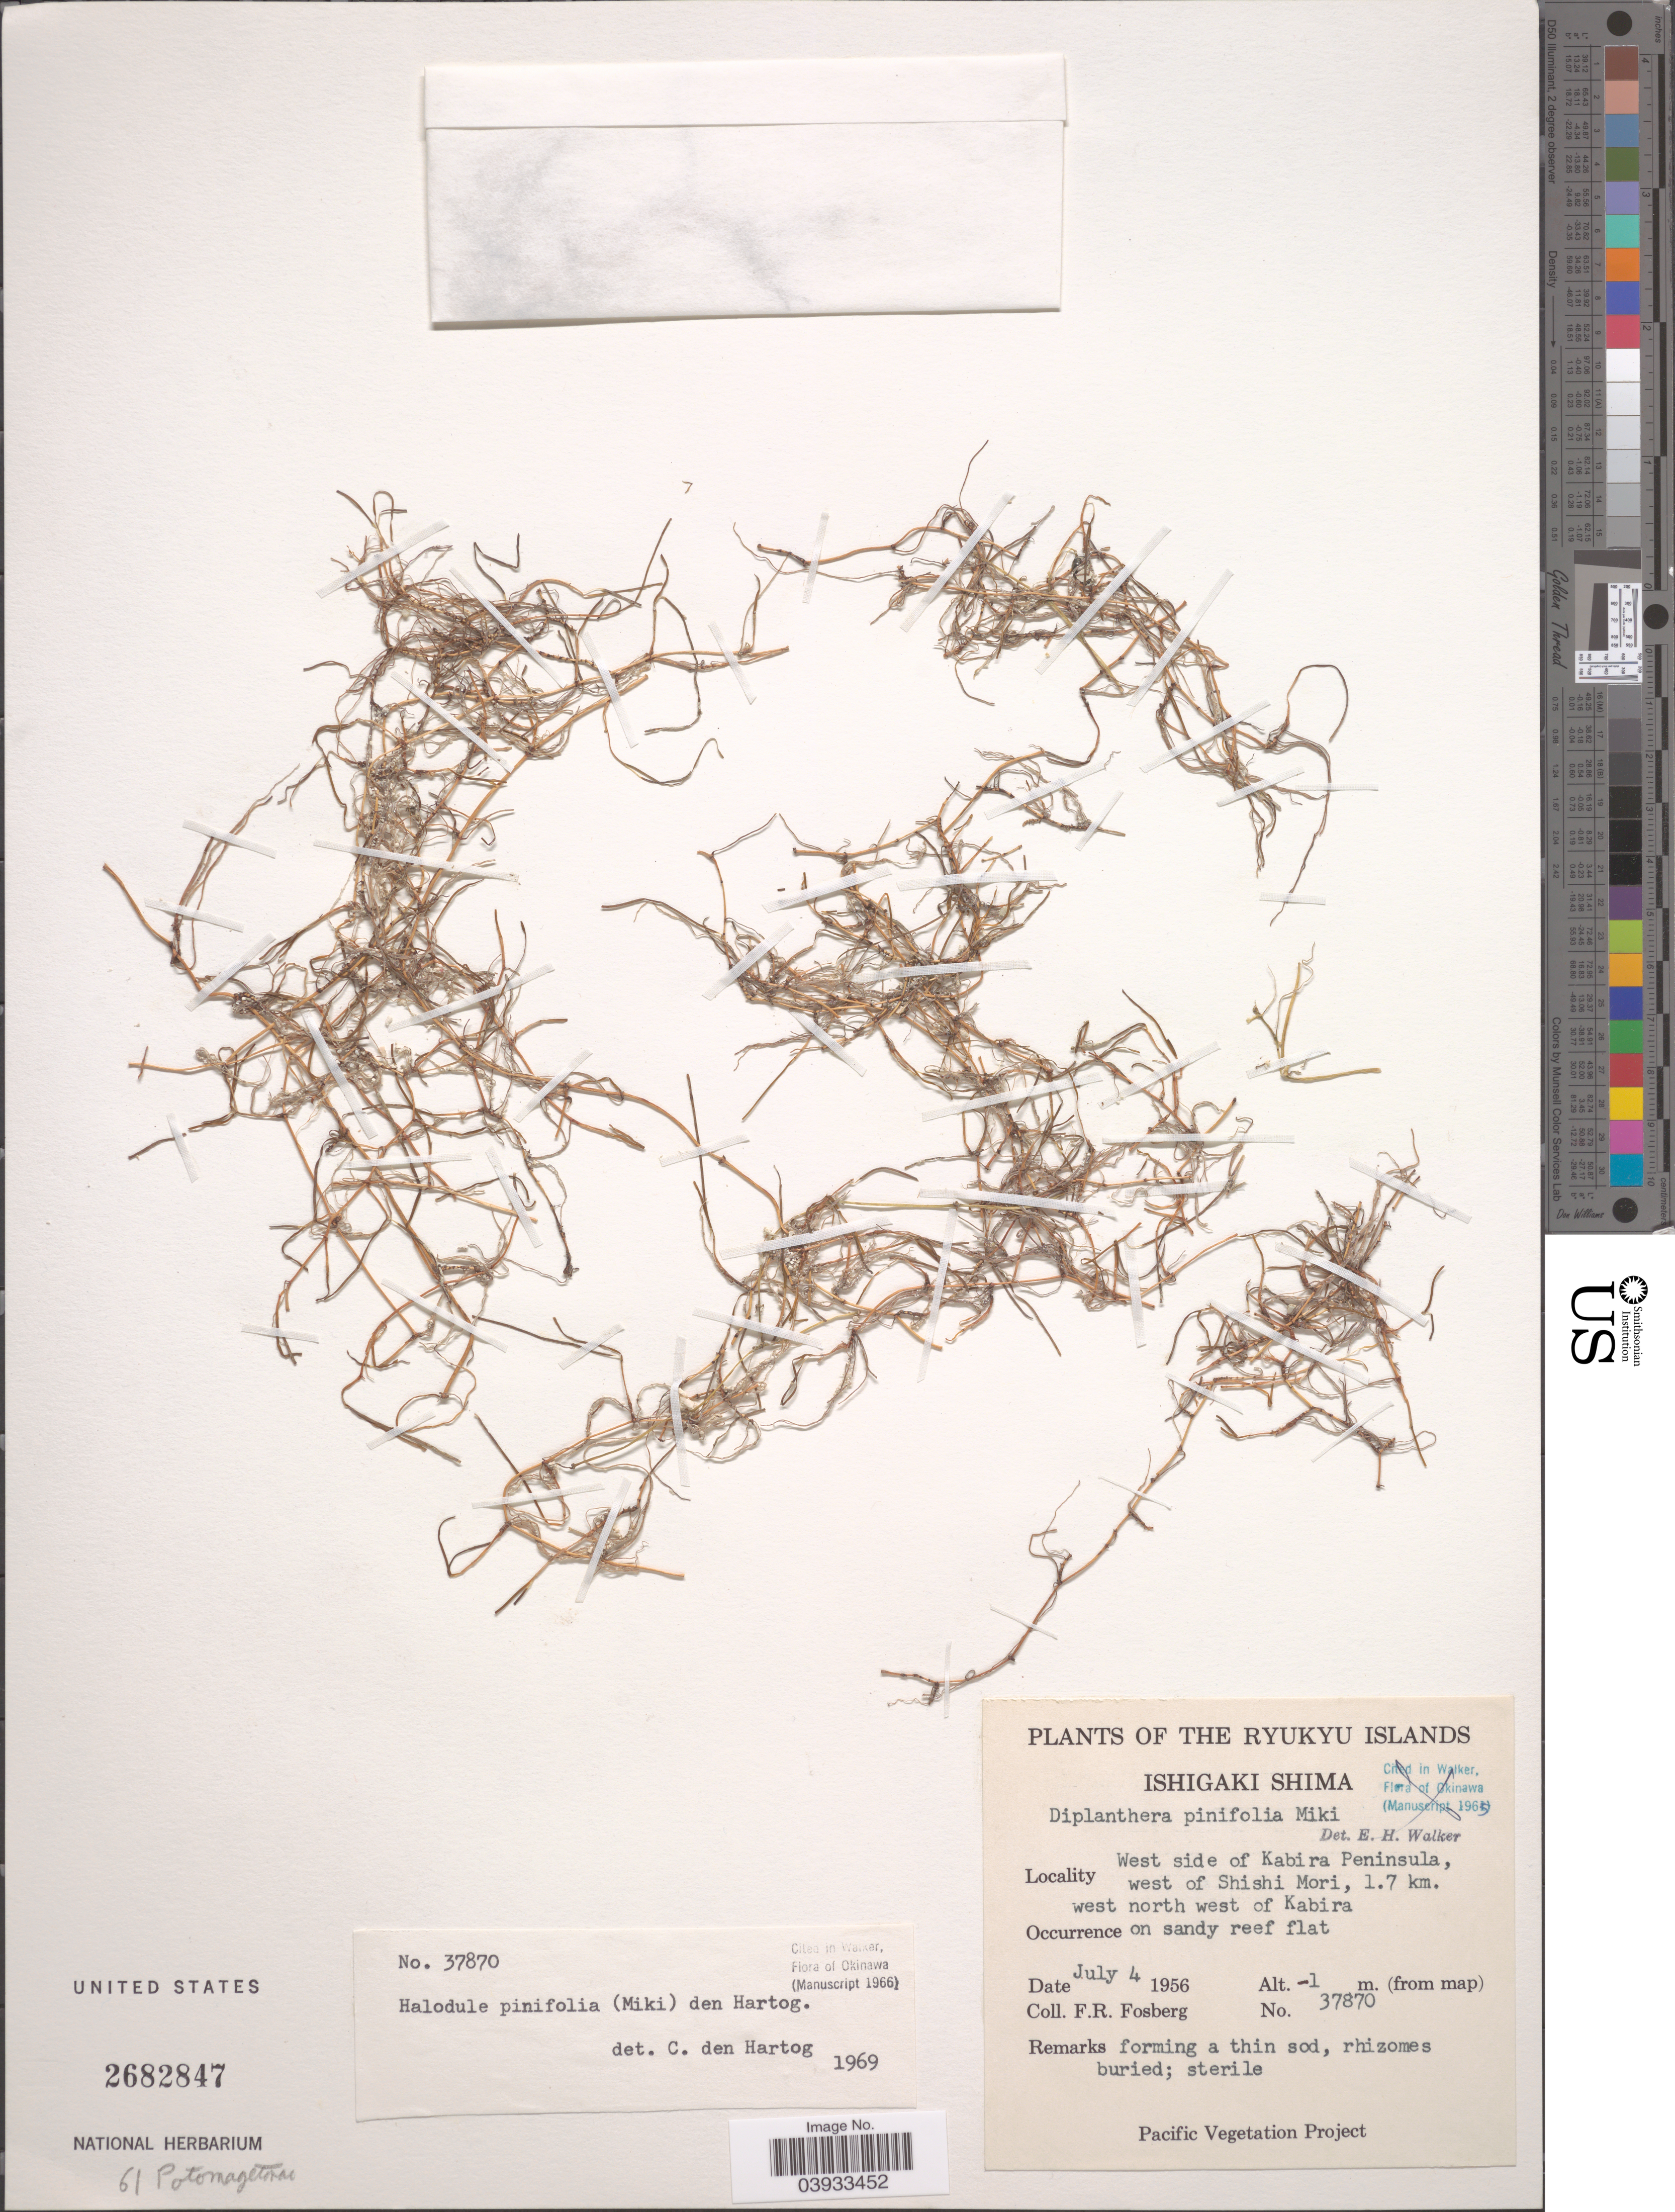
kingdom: Plantae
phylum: Tracheophyta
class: Liliopsida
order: Alismatales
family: Cymodoceaceae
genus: Halodule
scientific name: Halodule pinifolia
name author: (Miki) Hartog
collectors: F. R. Fosberg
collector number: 37870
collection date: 1956-07-04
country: Japan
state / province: Okinawa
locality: The Ryukyu Islands, Ishigaki Shima. West side of Kabira Peninsula, west of Shishi Mori, 1.7 km. west north west of Kabira.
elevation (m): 1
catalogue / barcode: US 2682847